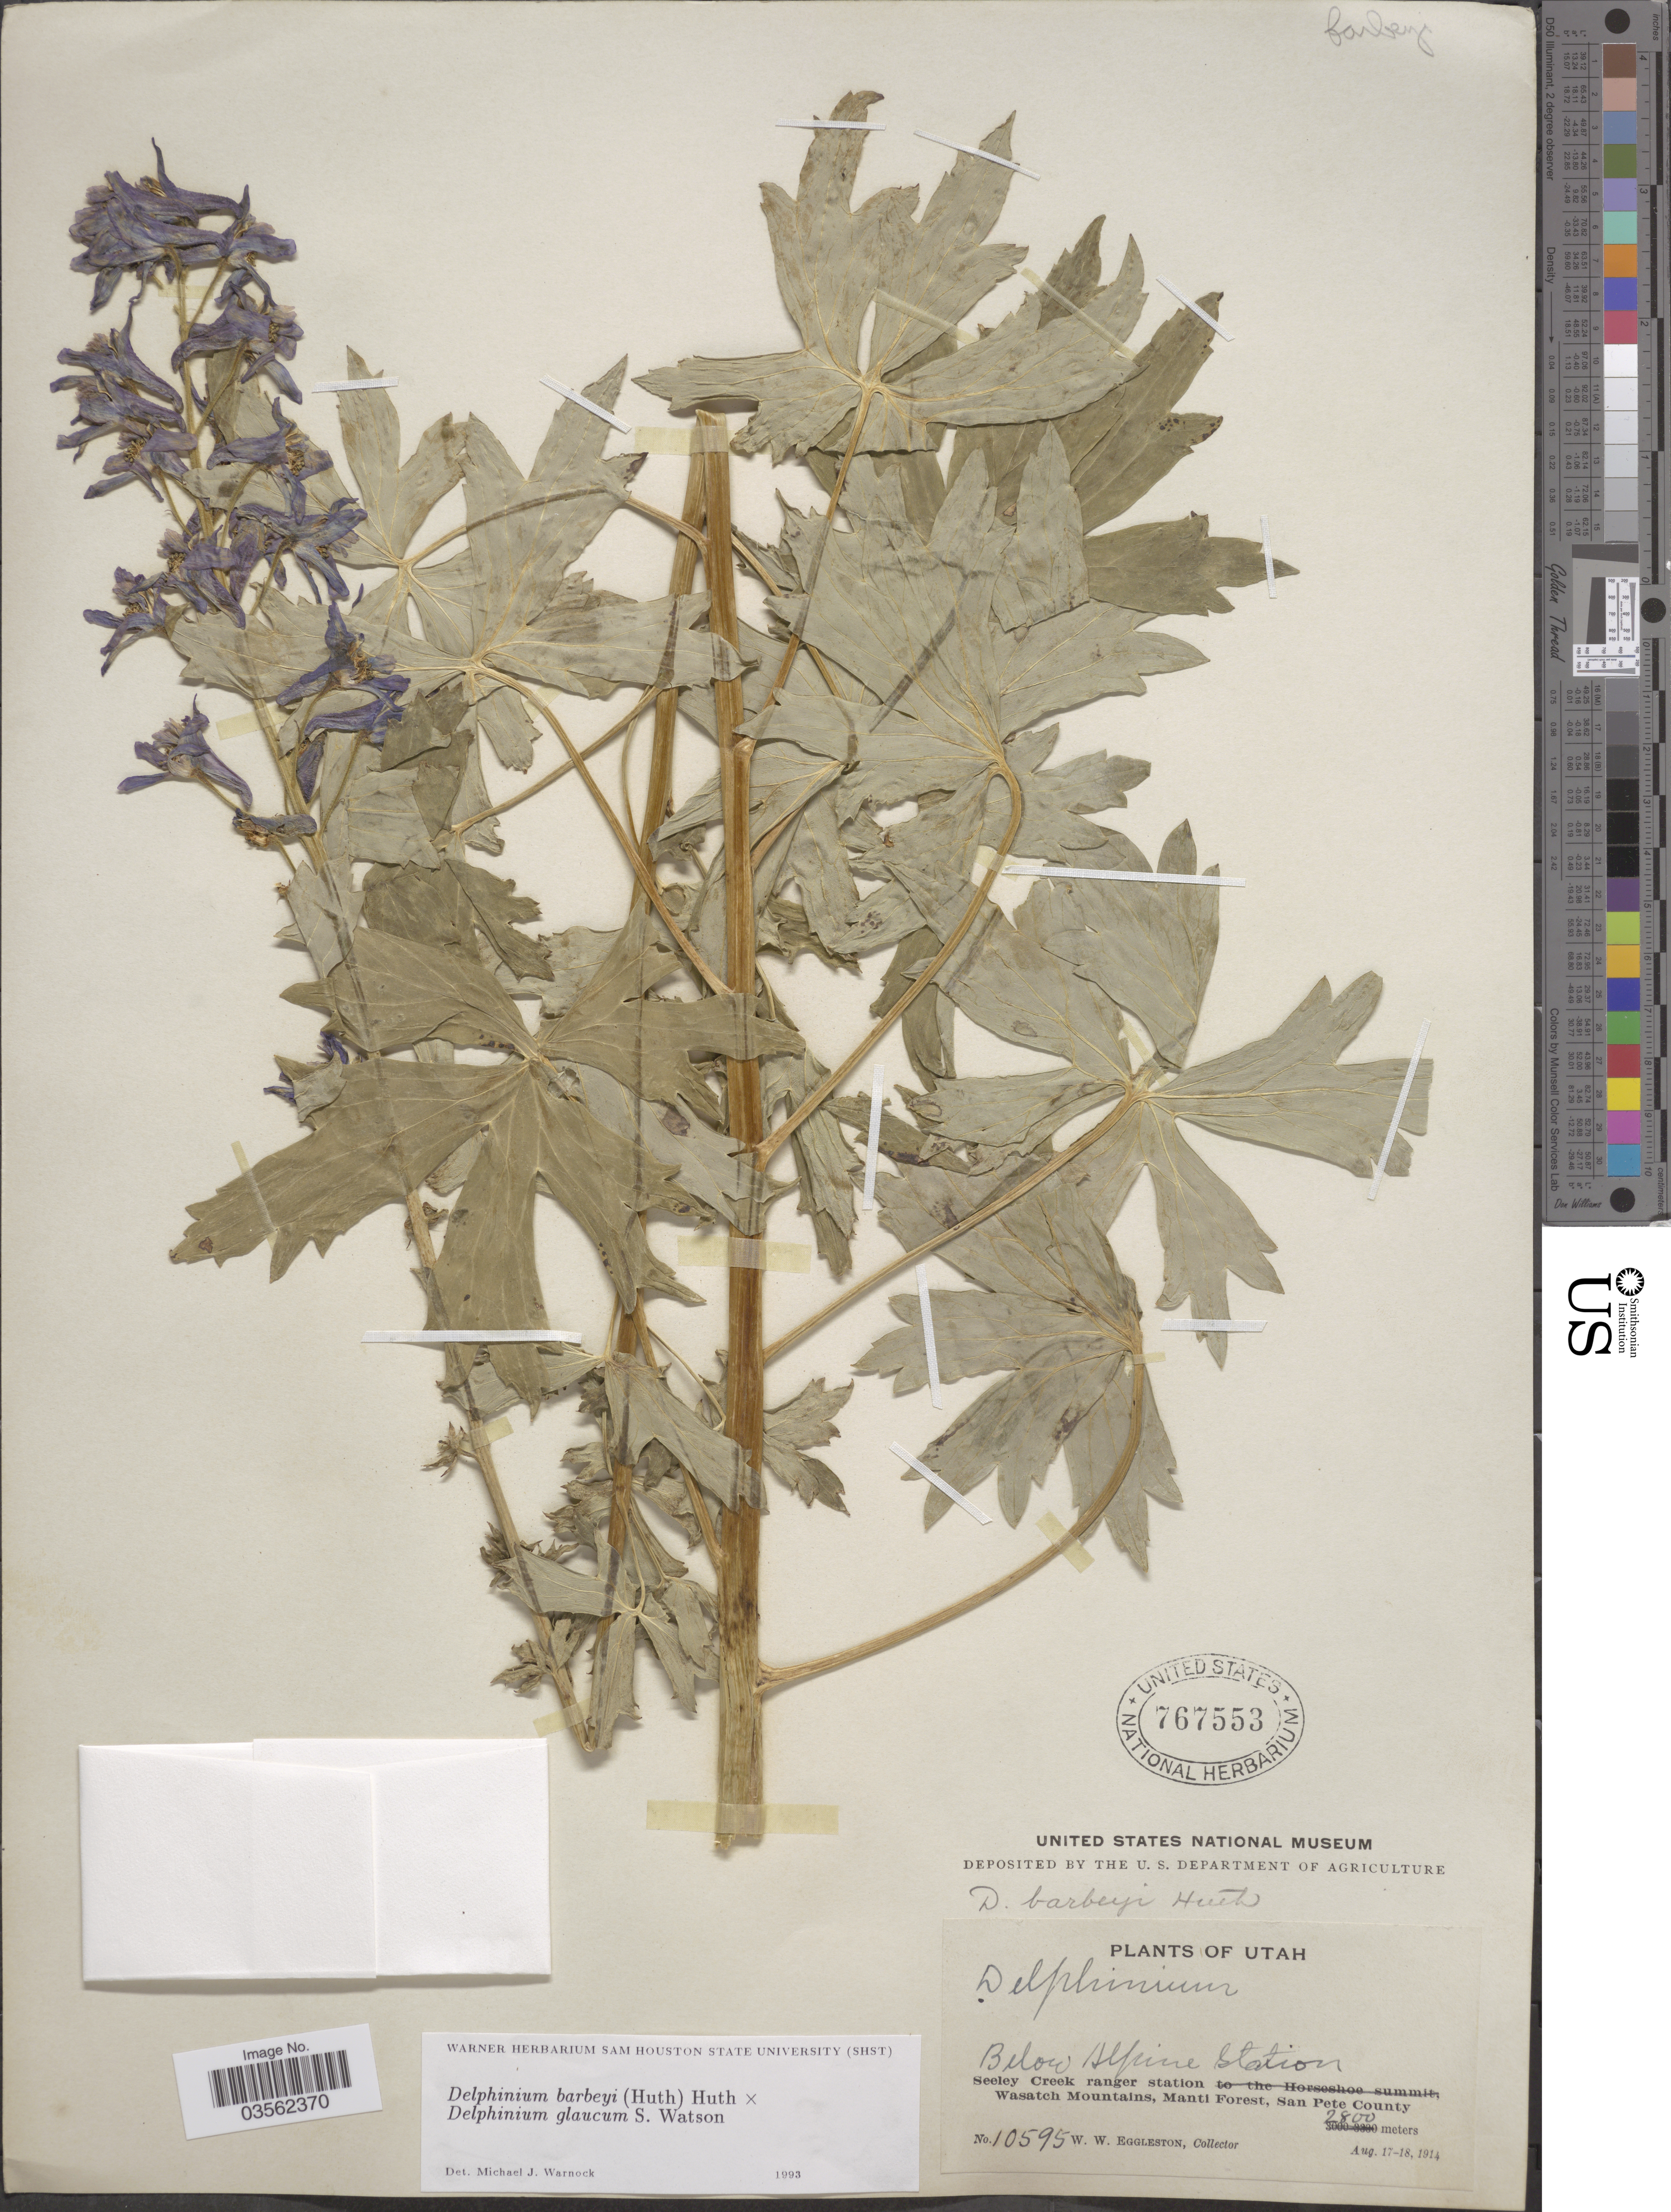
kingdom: Plantae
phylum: Tracheophyta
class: Magnoliopsida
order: Ranunculales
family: Ranunculaceae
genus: Delphinium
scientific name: Delphinium barbeyi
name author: (Huth) Huth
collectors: W. W. Eggleston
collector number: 10595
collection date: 1914-08-17/1914-08-18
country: United States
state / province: Utah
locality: Below Alpine Station. Seeley Creek ranger station. Wasatch Mountains, Manti Forest, San Pete County.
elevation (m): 2800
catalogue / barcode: US 767553